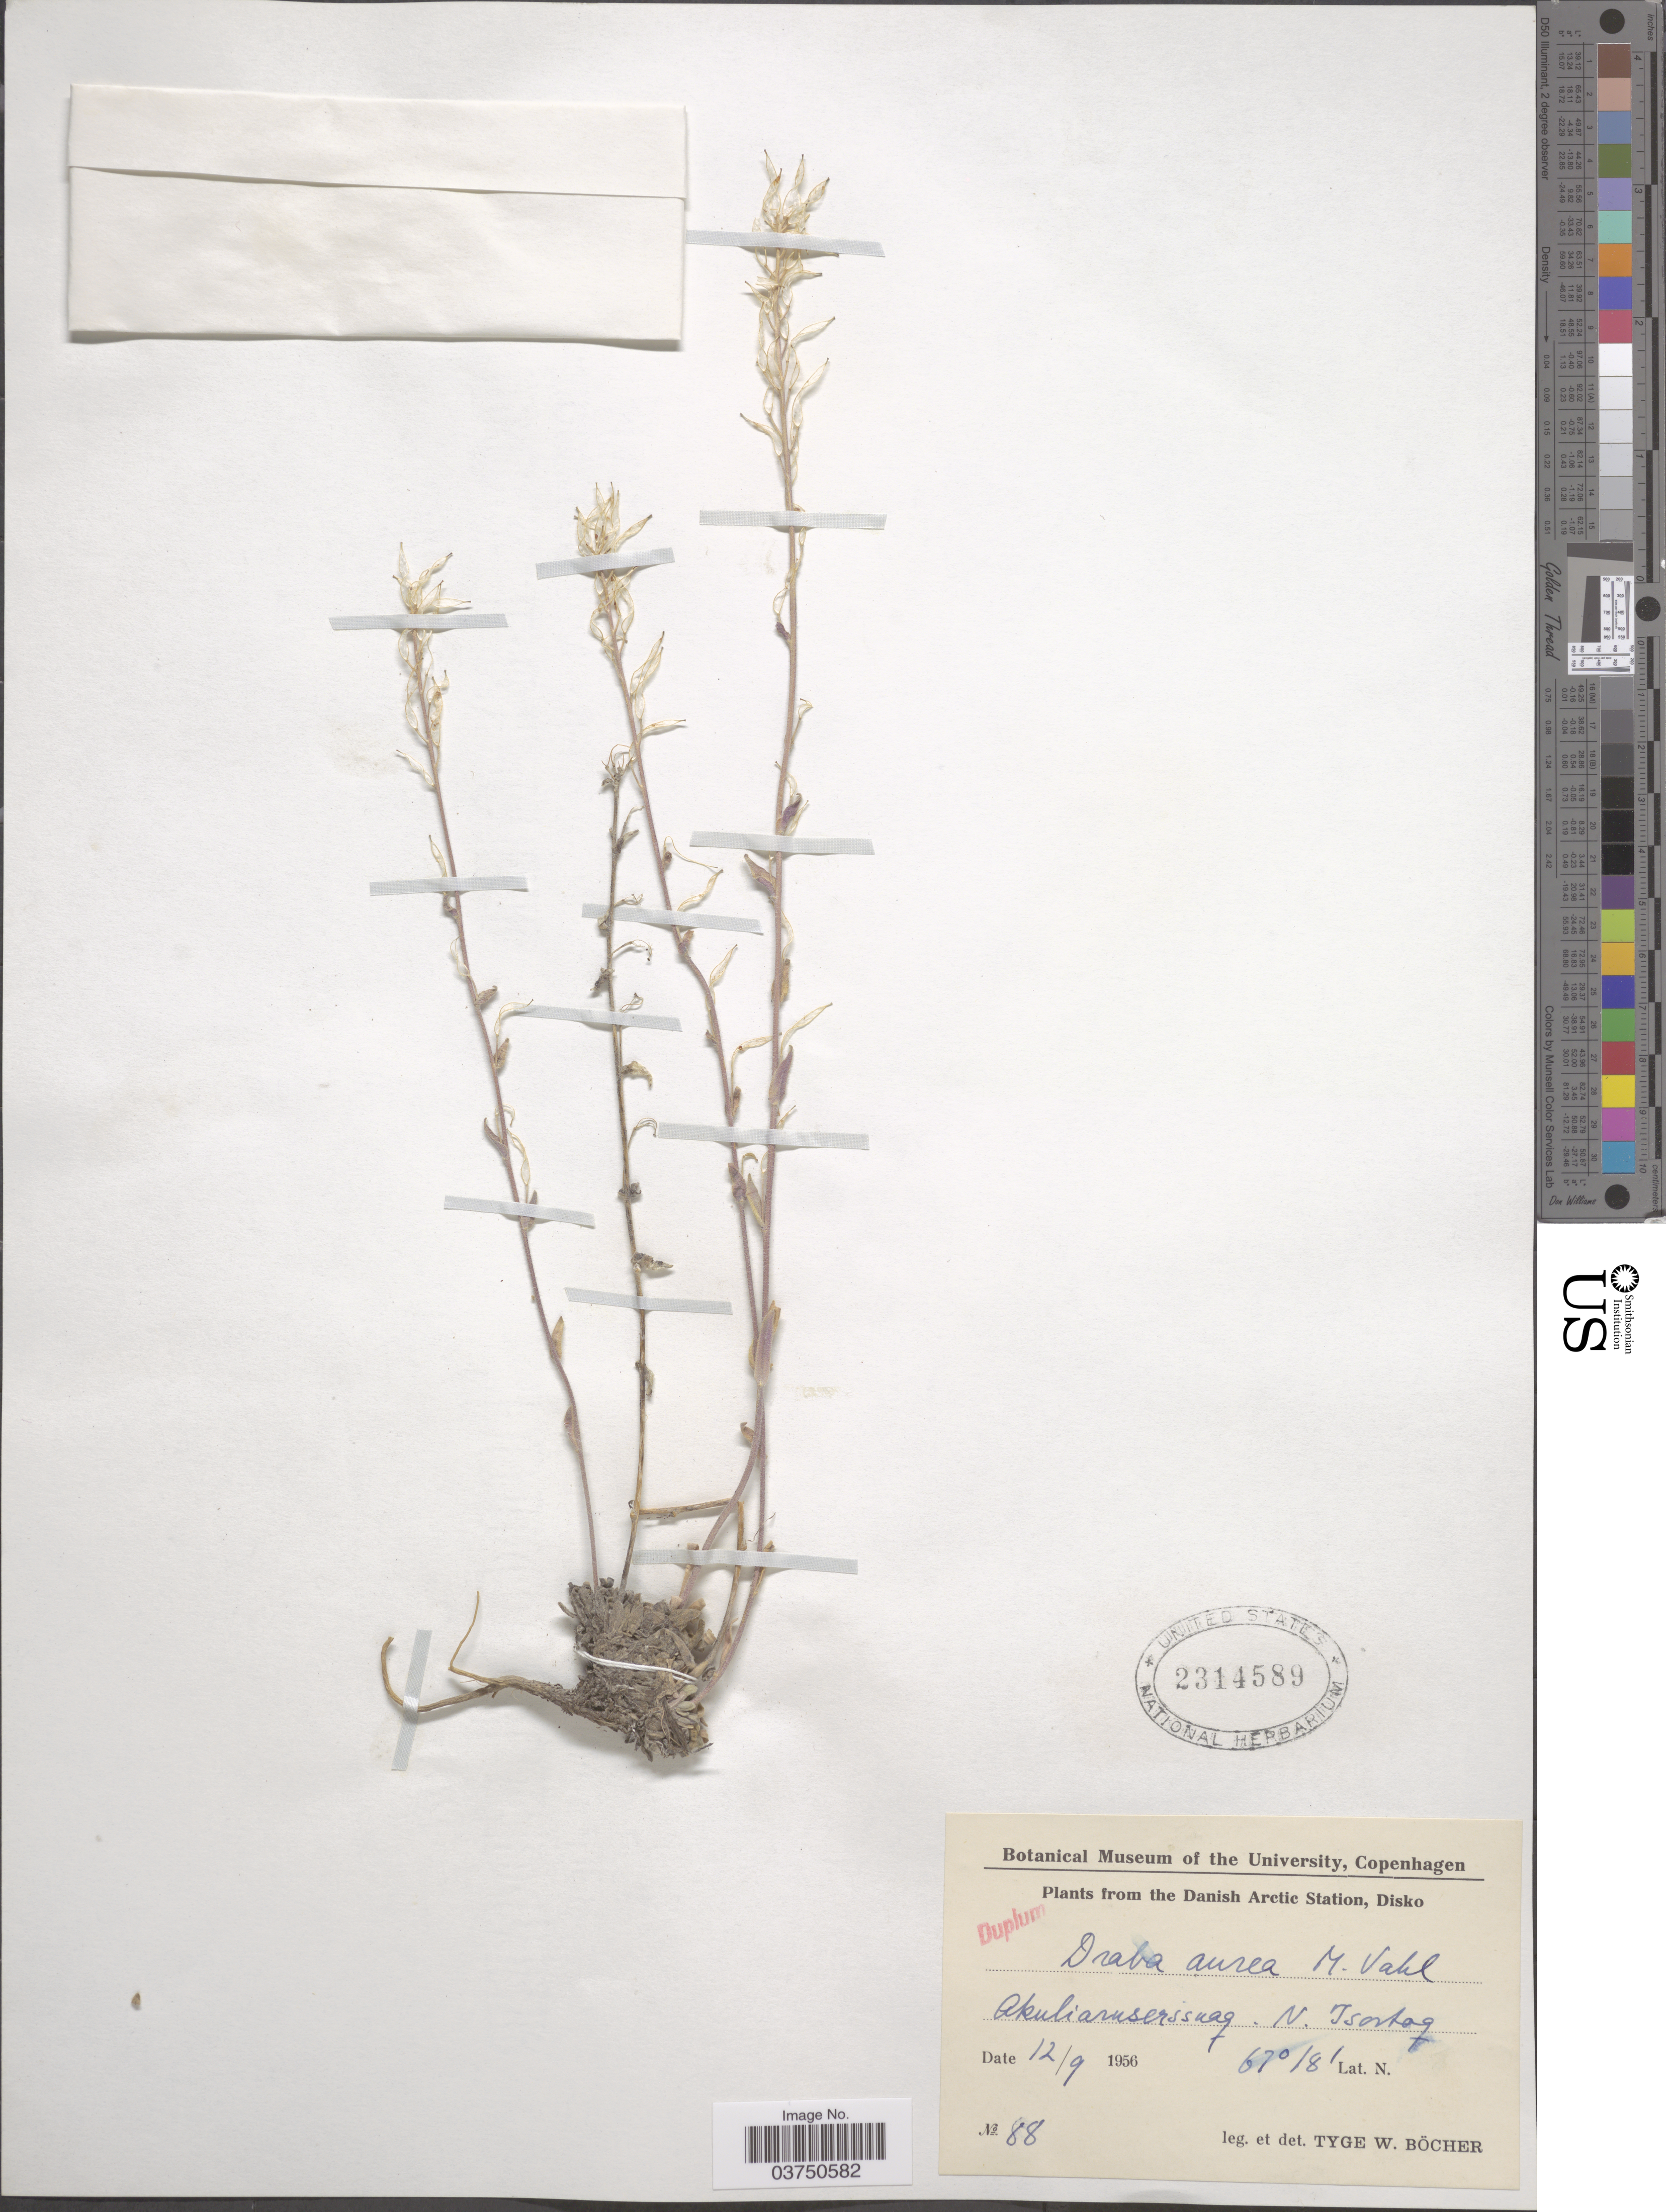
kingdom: Plantae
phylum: Tracheophyta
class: Magnoliopsida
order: Brassicales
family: Brassicaceae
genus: Draba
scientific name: Draba aurea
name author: Vahl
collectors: T. Bocher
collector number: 88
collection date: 1956-09-12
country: Greenland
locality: The Danish Arctic Station, Disko. Akuliaruserisuaq. N. Isortog.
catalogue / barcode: US 2314589